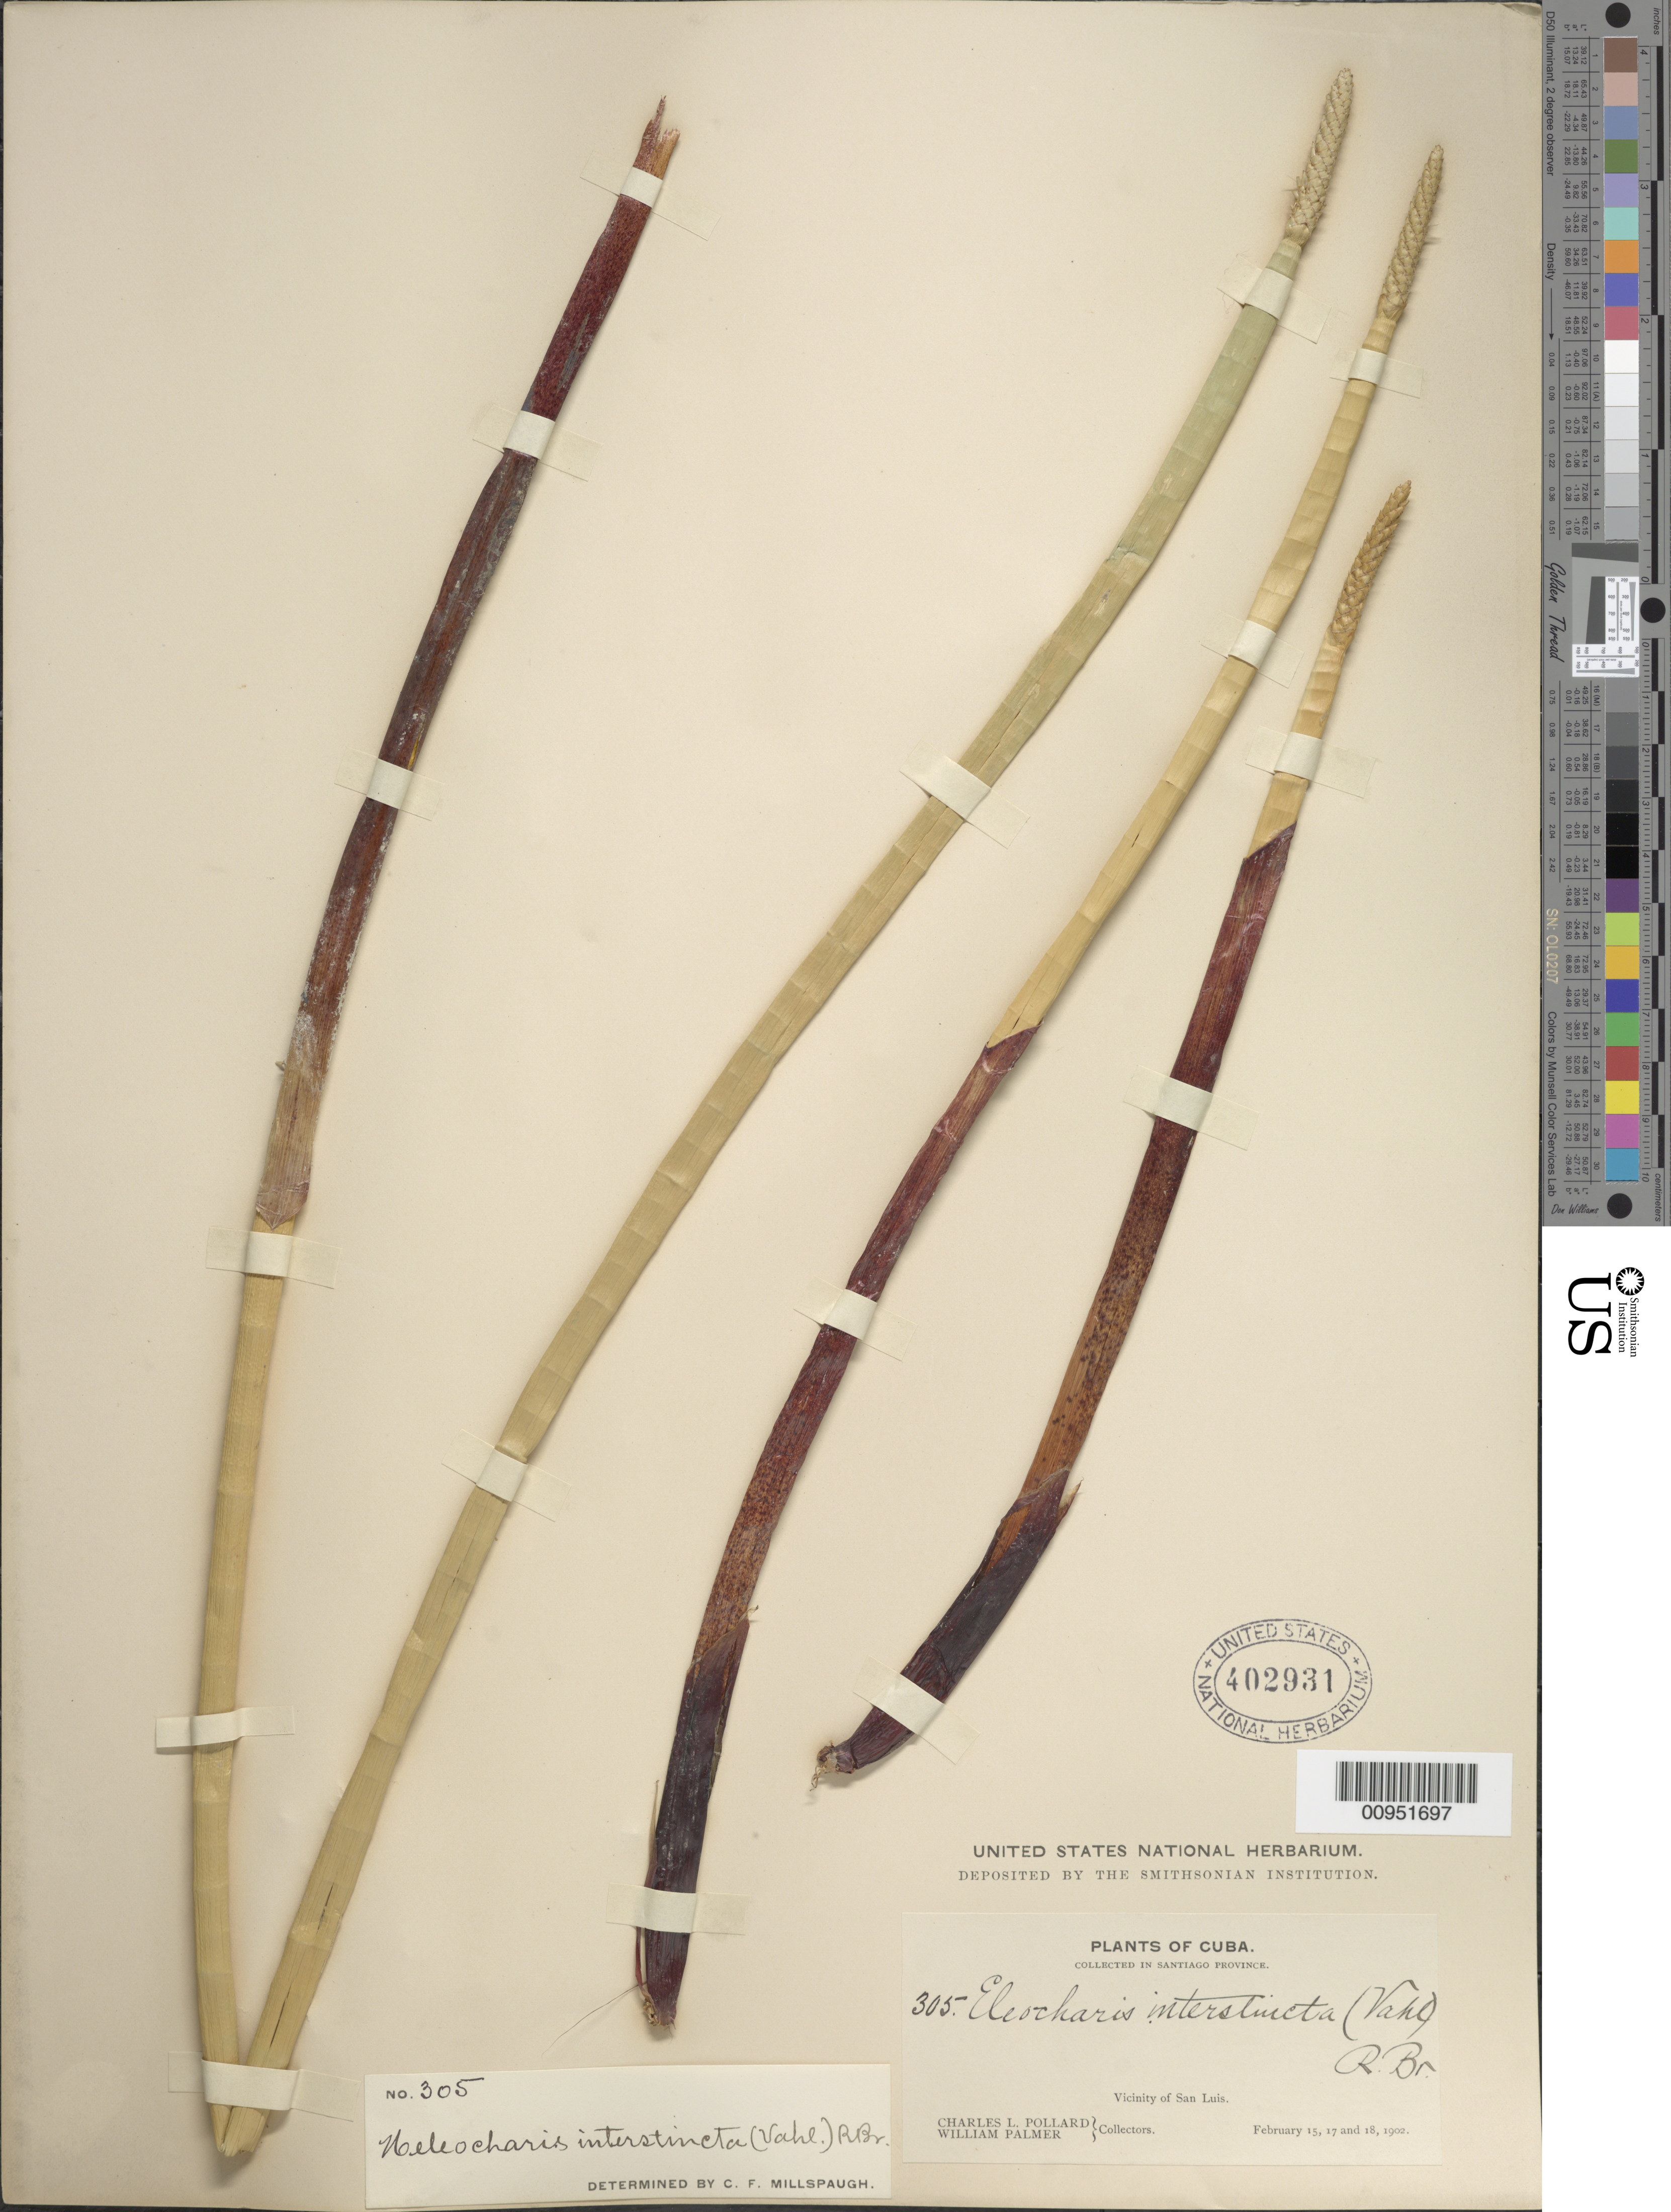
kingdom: Plantae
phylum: Tracheophyta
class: Liliopsida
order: Poales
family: Cyperaceae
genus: Eleocharis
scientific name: Eleocharis interstincta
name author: (Vahl) Roem. & Schult.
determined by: Millspaugh, C. F.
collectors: C. L. Pollard & W. Palmer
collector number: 305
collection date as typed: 15 Feb 1902 to 18 Feb 1902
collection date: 1902-02-15/1902-02-18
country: Cuba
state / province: Santiago de Cuba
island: Cuba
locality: Vicinity of San Luis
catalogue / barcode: US 402931